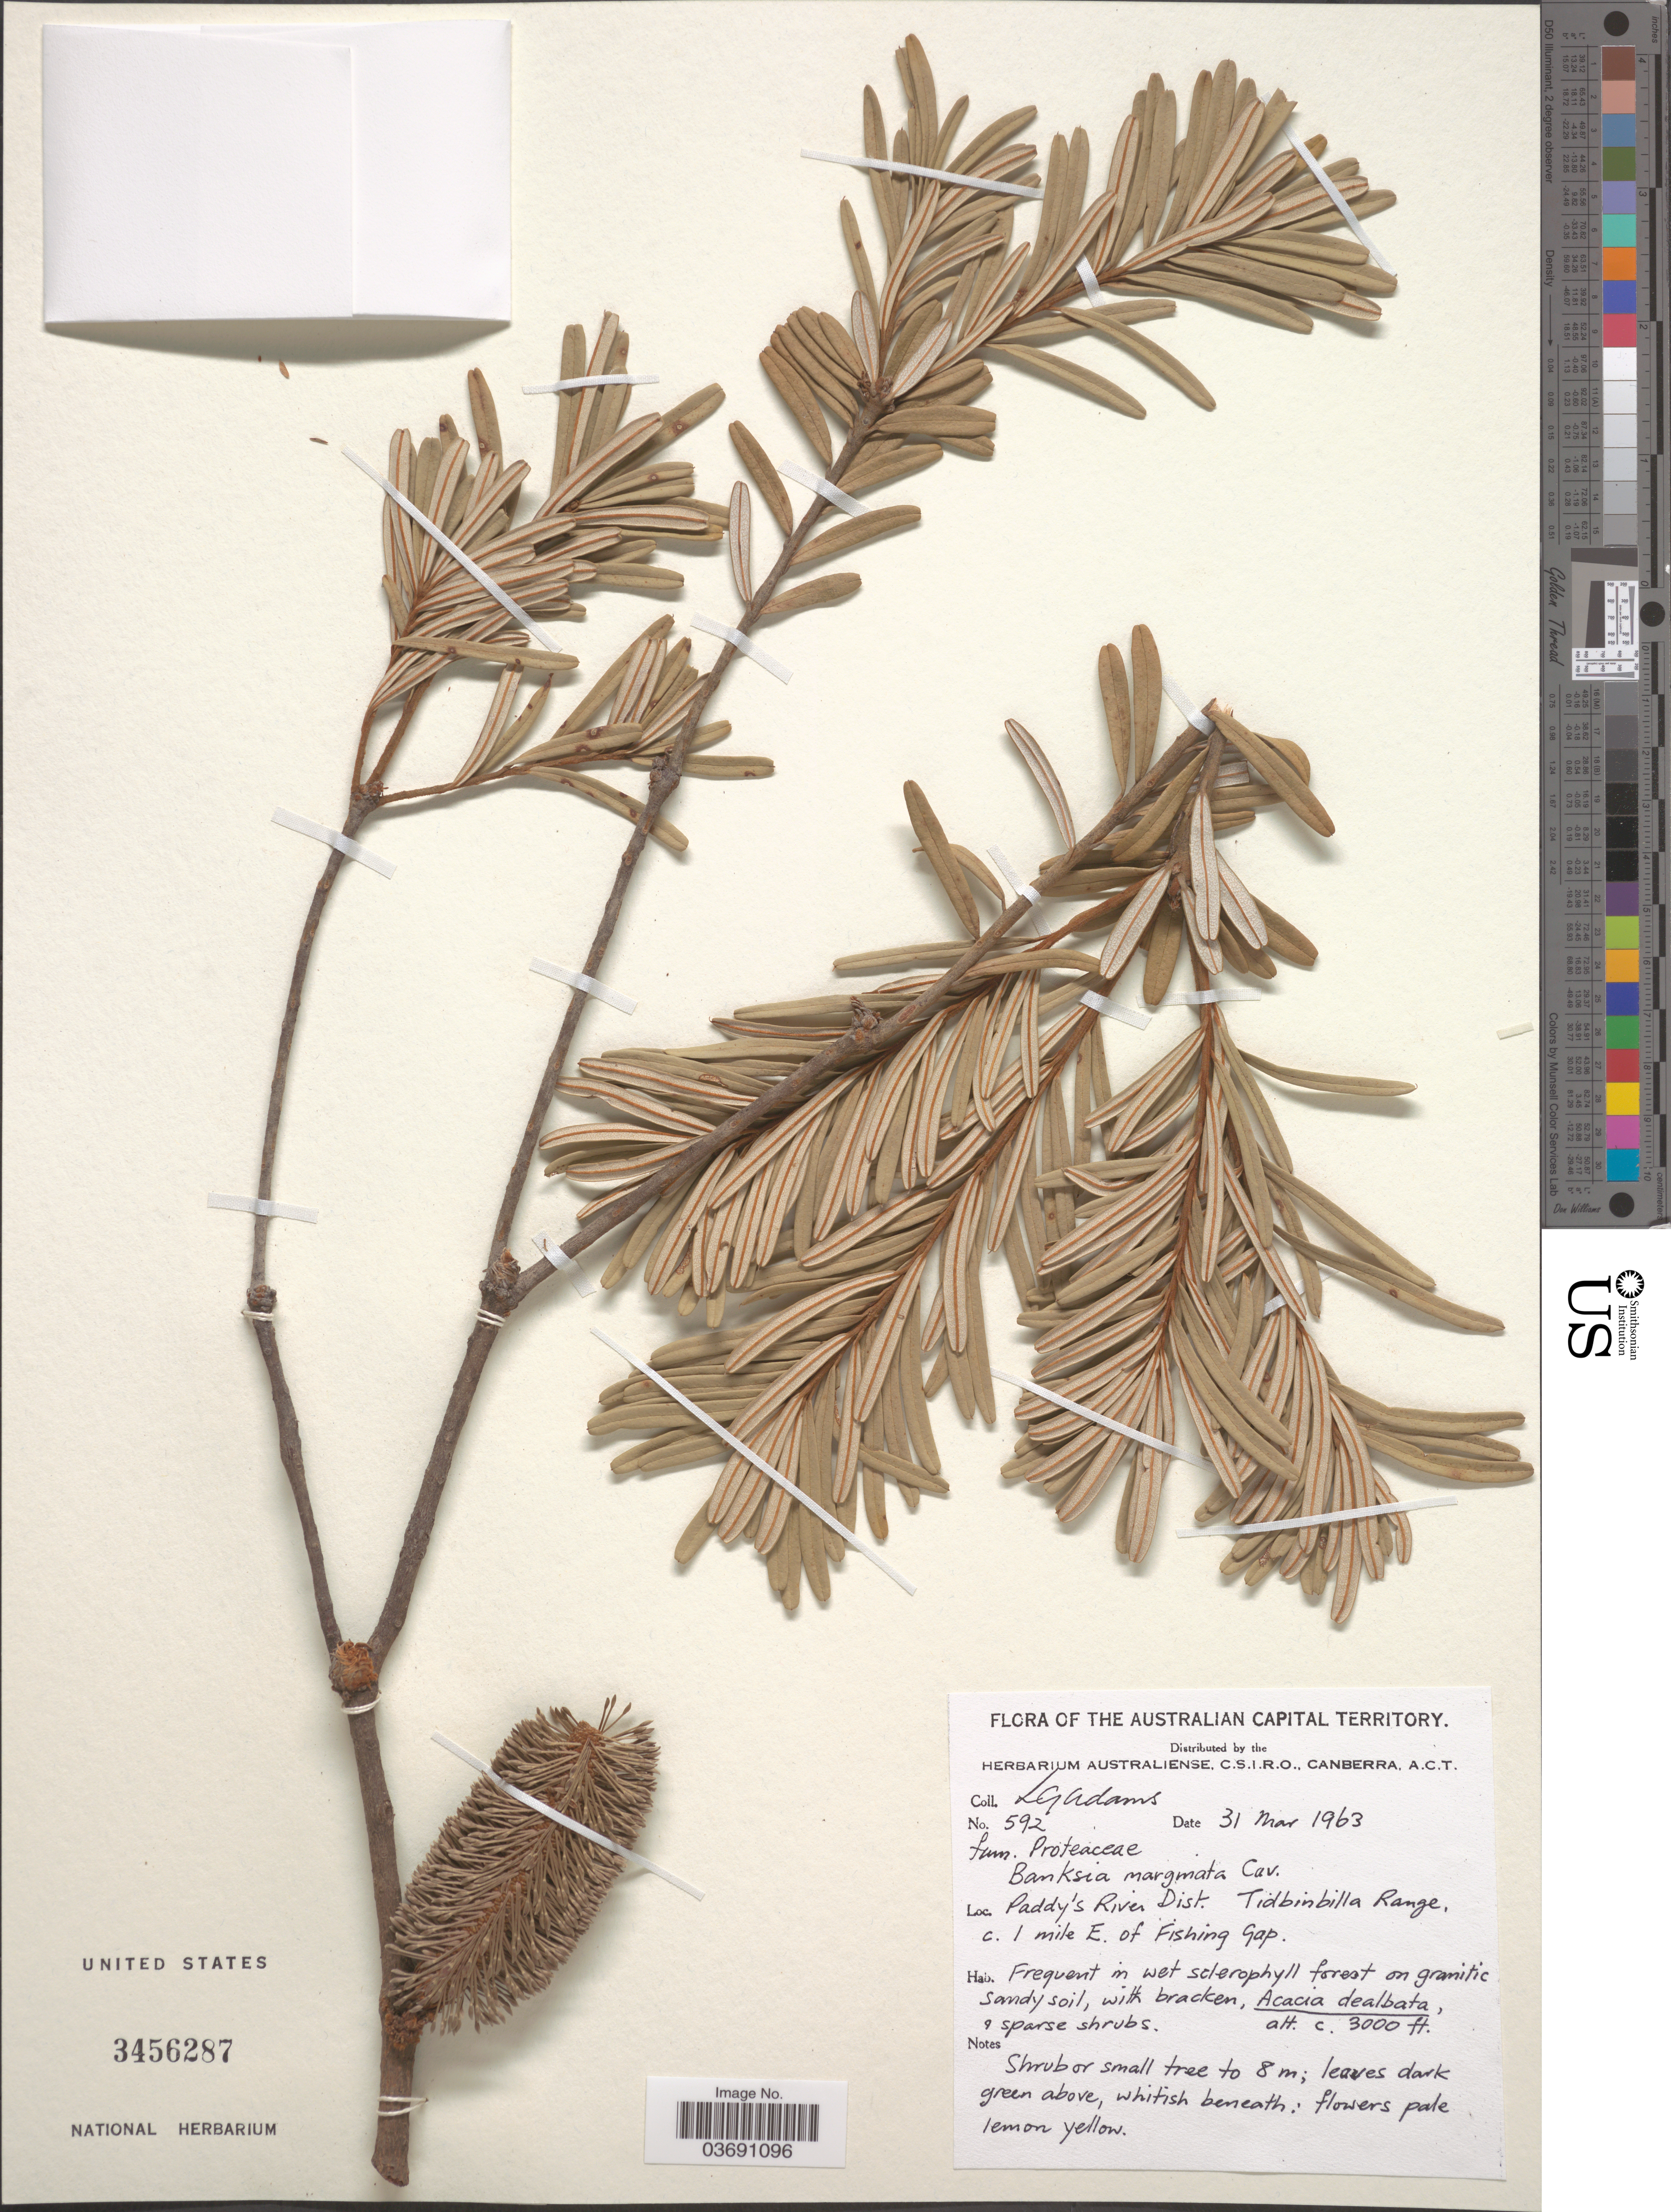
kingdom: Plantae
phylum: Tracheophyta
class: Magnoliopsida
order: Proteales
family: Proteaceae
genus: Banksia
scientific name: Banksia marginata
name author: Cav.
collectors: L. G. Adams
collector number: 592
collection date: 1963-03-31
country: Australia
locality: The Australian Capital Territory. Paddy's River Dist. Tidbinbilla Range, c. 1 mile E. of Fishing Gap.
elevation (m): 914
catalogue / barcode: US 3456287